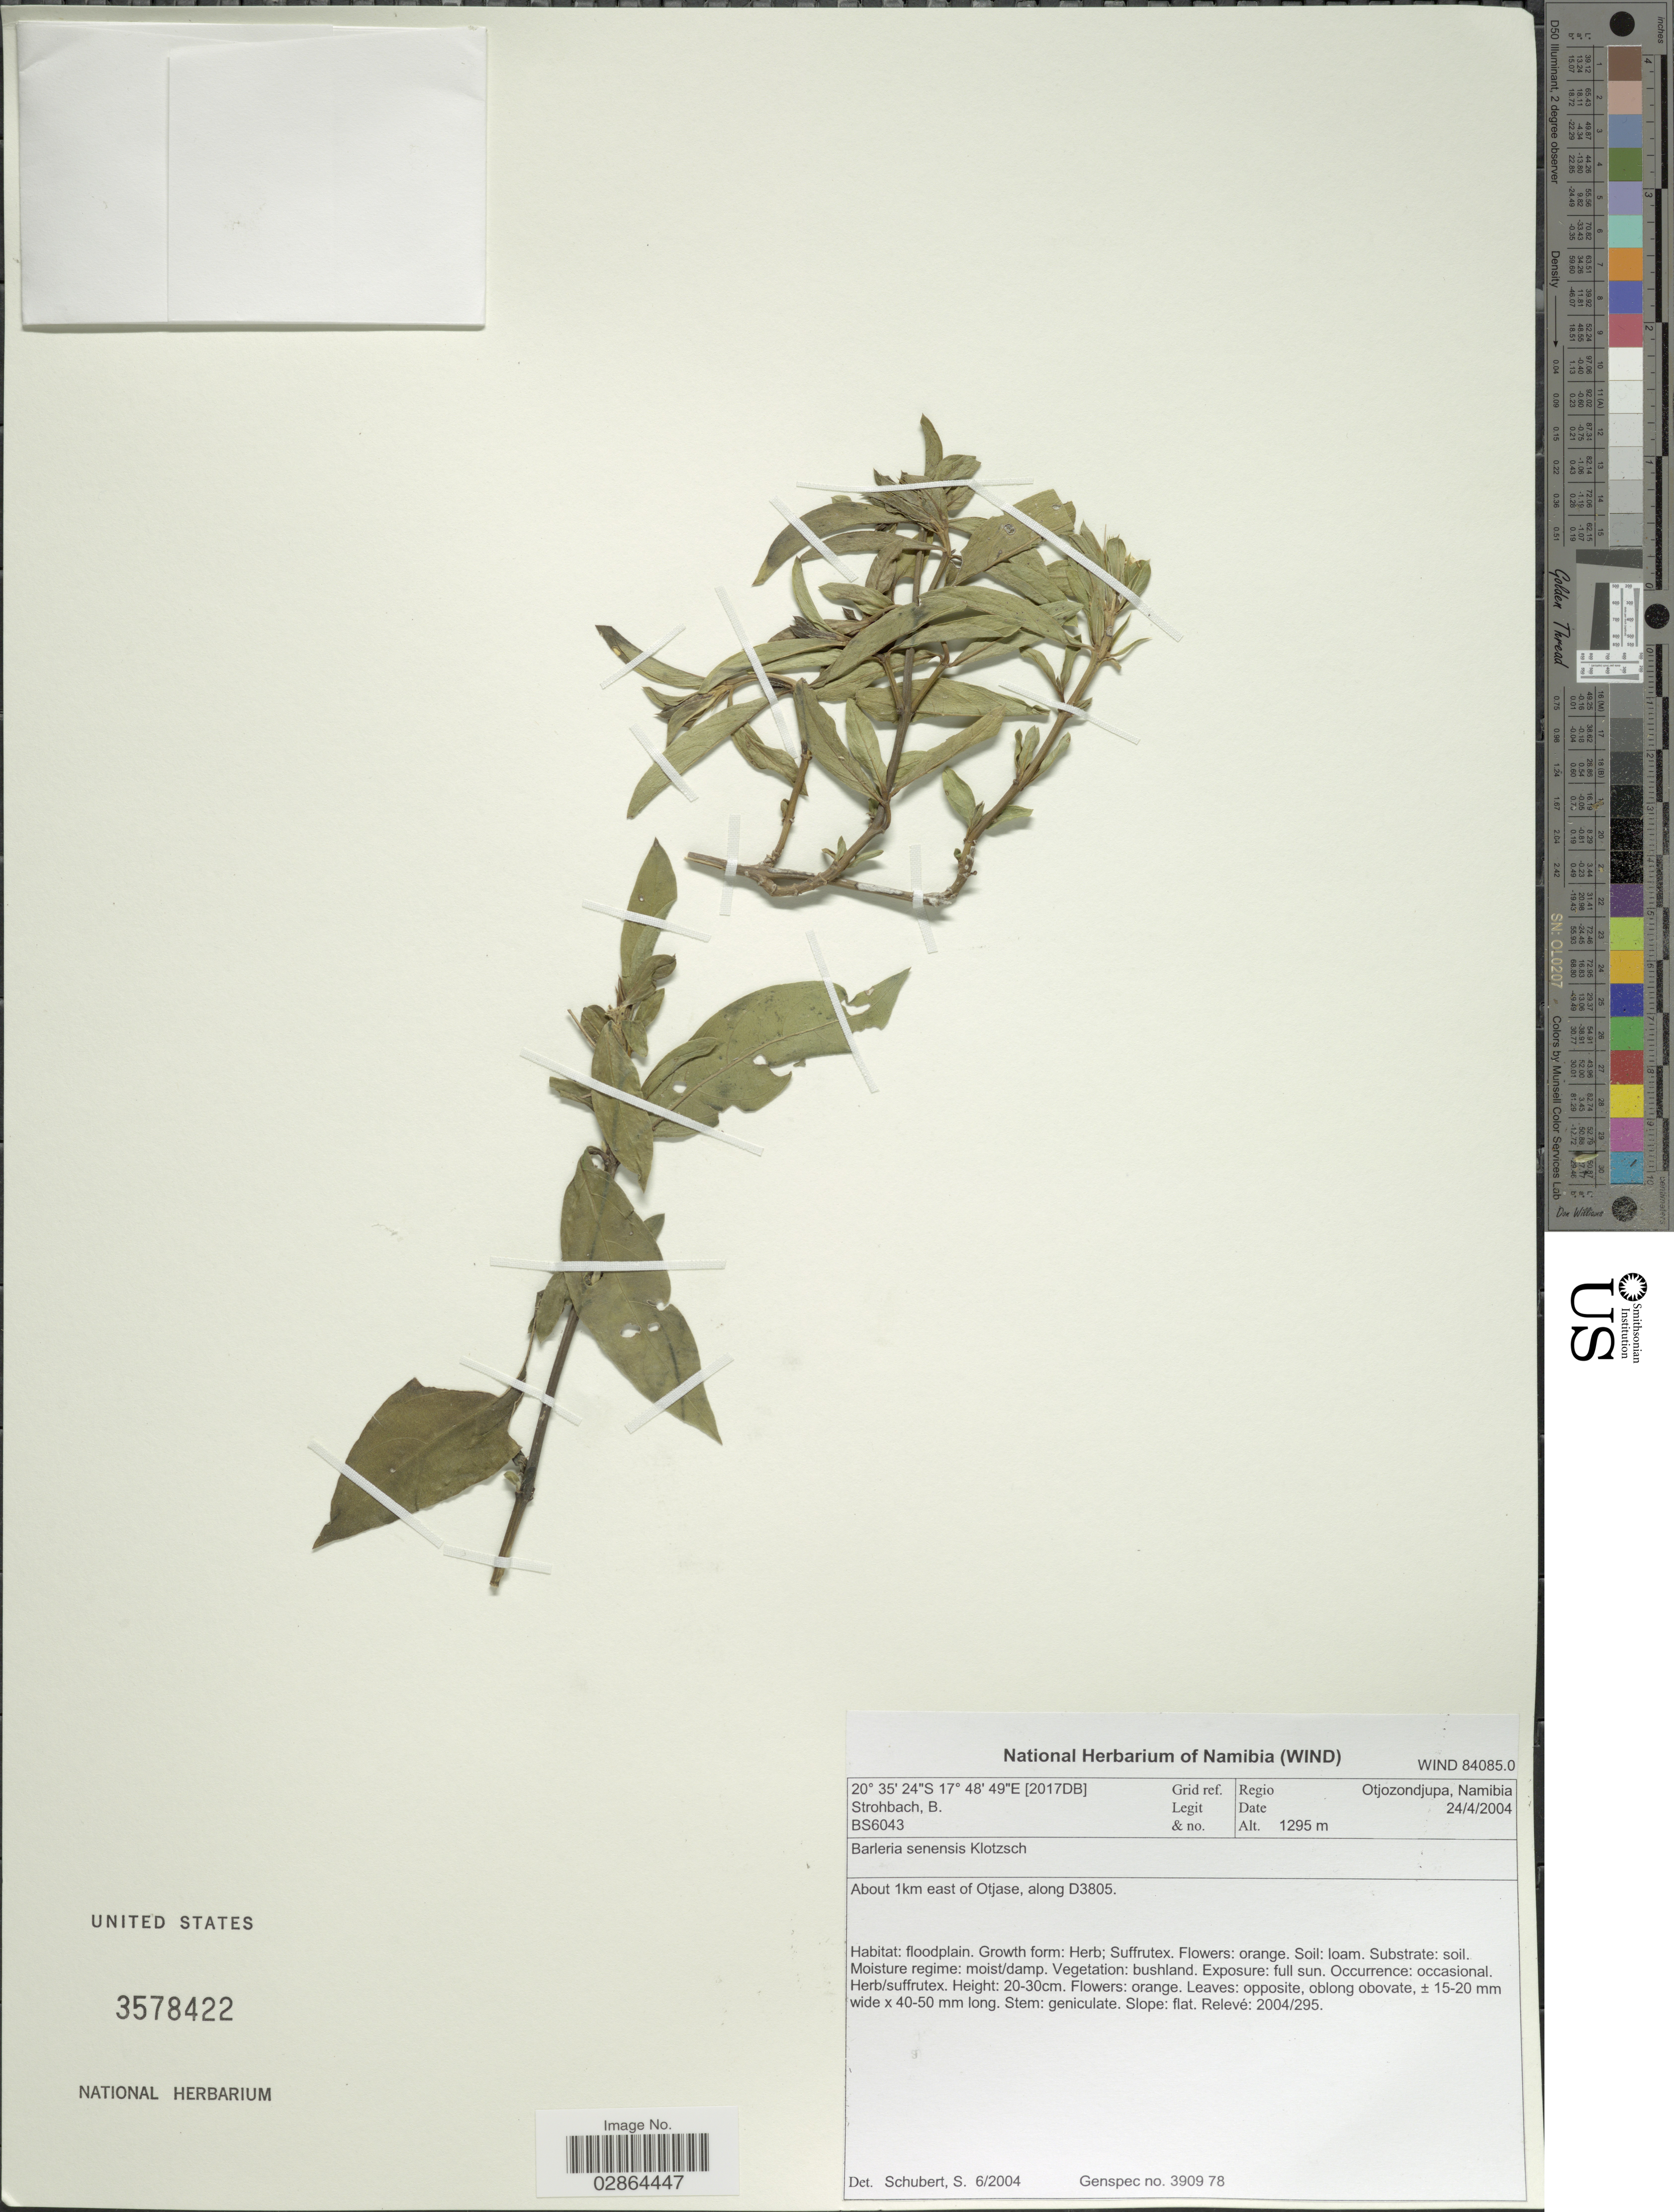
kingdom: Plantae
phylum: Tracheophyta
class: Magnoliopsida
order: Lamiales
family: Acanthaceae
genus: Barleria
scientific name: Barleria senensis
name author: Klotzsch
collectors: B. Strohbach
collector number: BS6043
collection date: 2004-04-24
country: Namibia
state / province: Otjozondjupa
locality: Regio Otjozondjupa, Namibia. Grid Ref. (2017DB). About 1km east of Otjase, along D3805.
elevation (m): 1295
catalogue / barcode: US 3578422